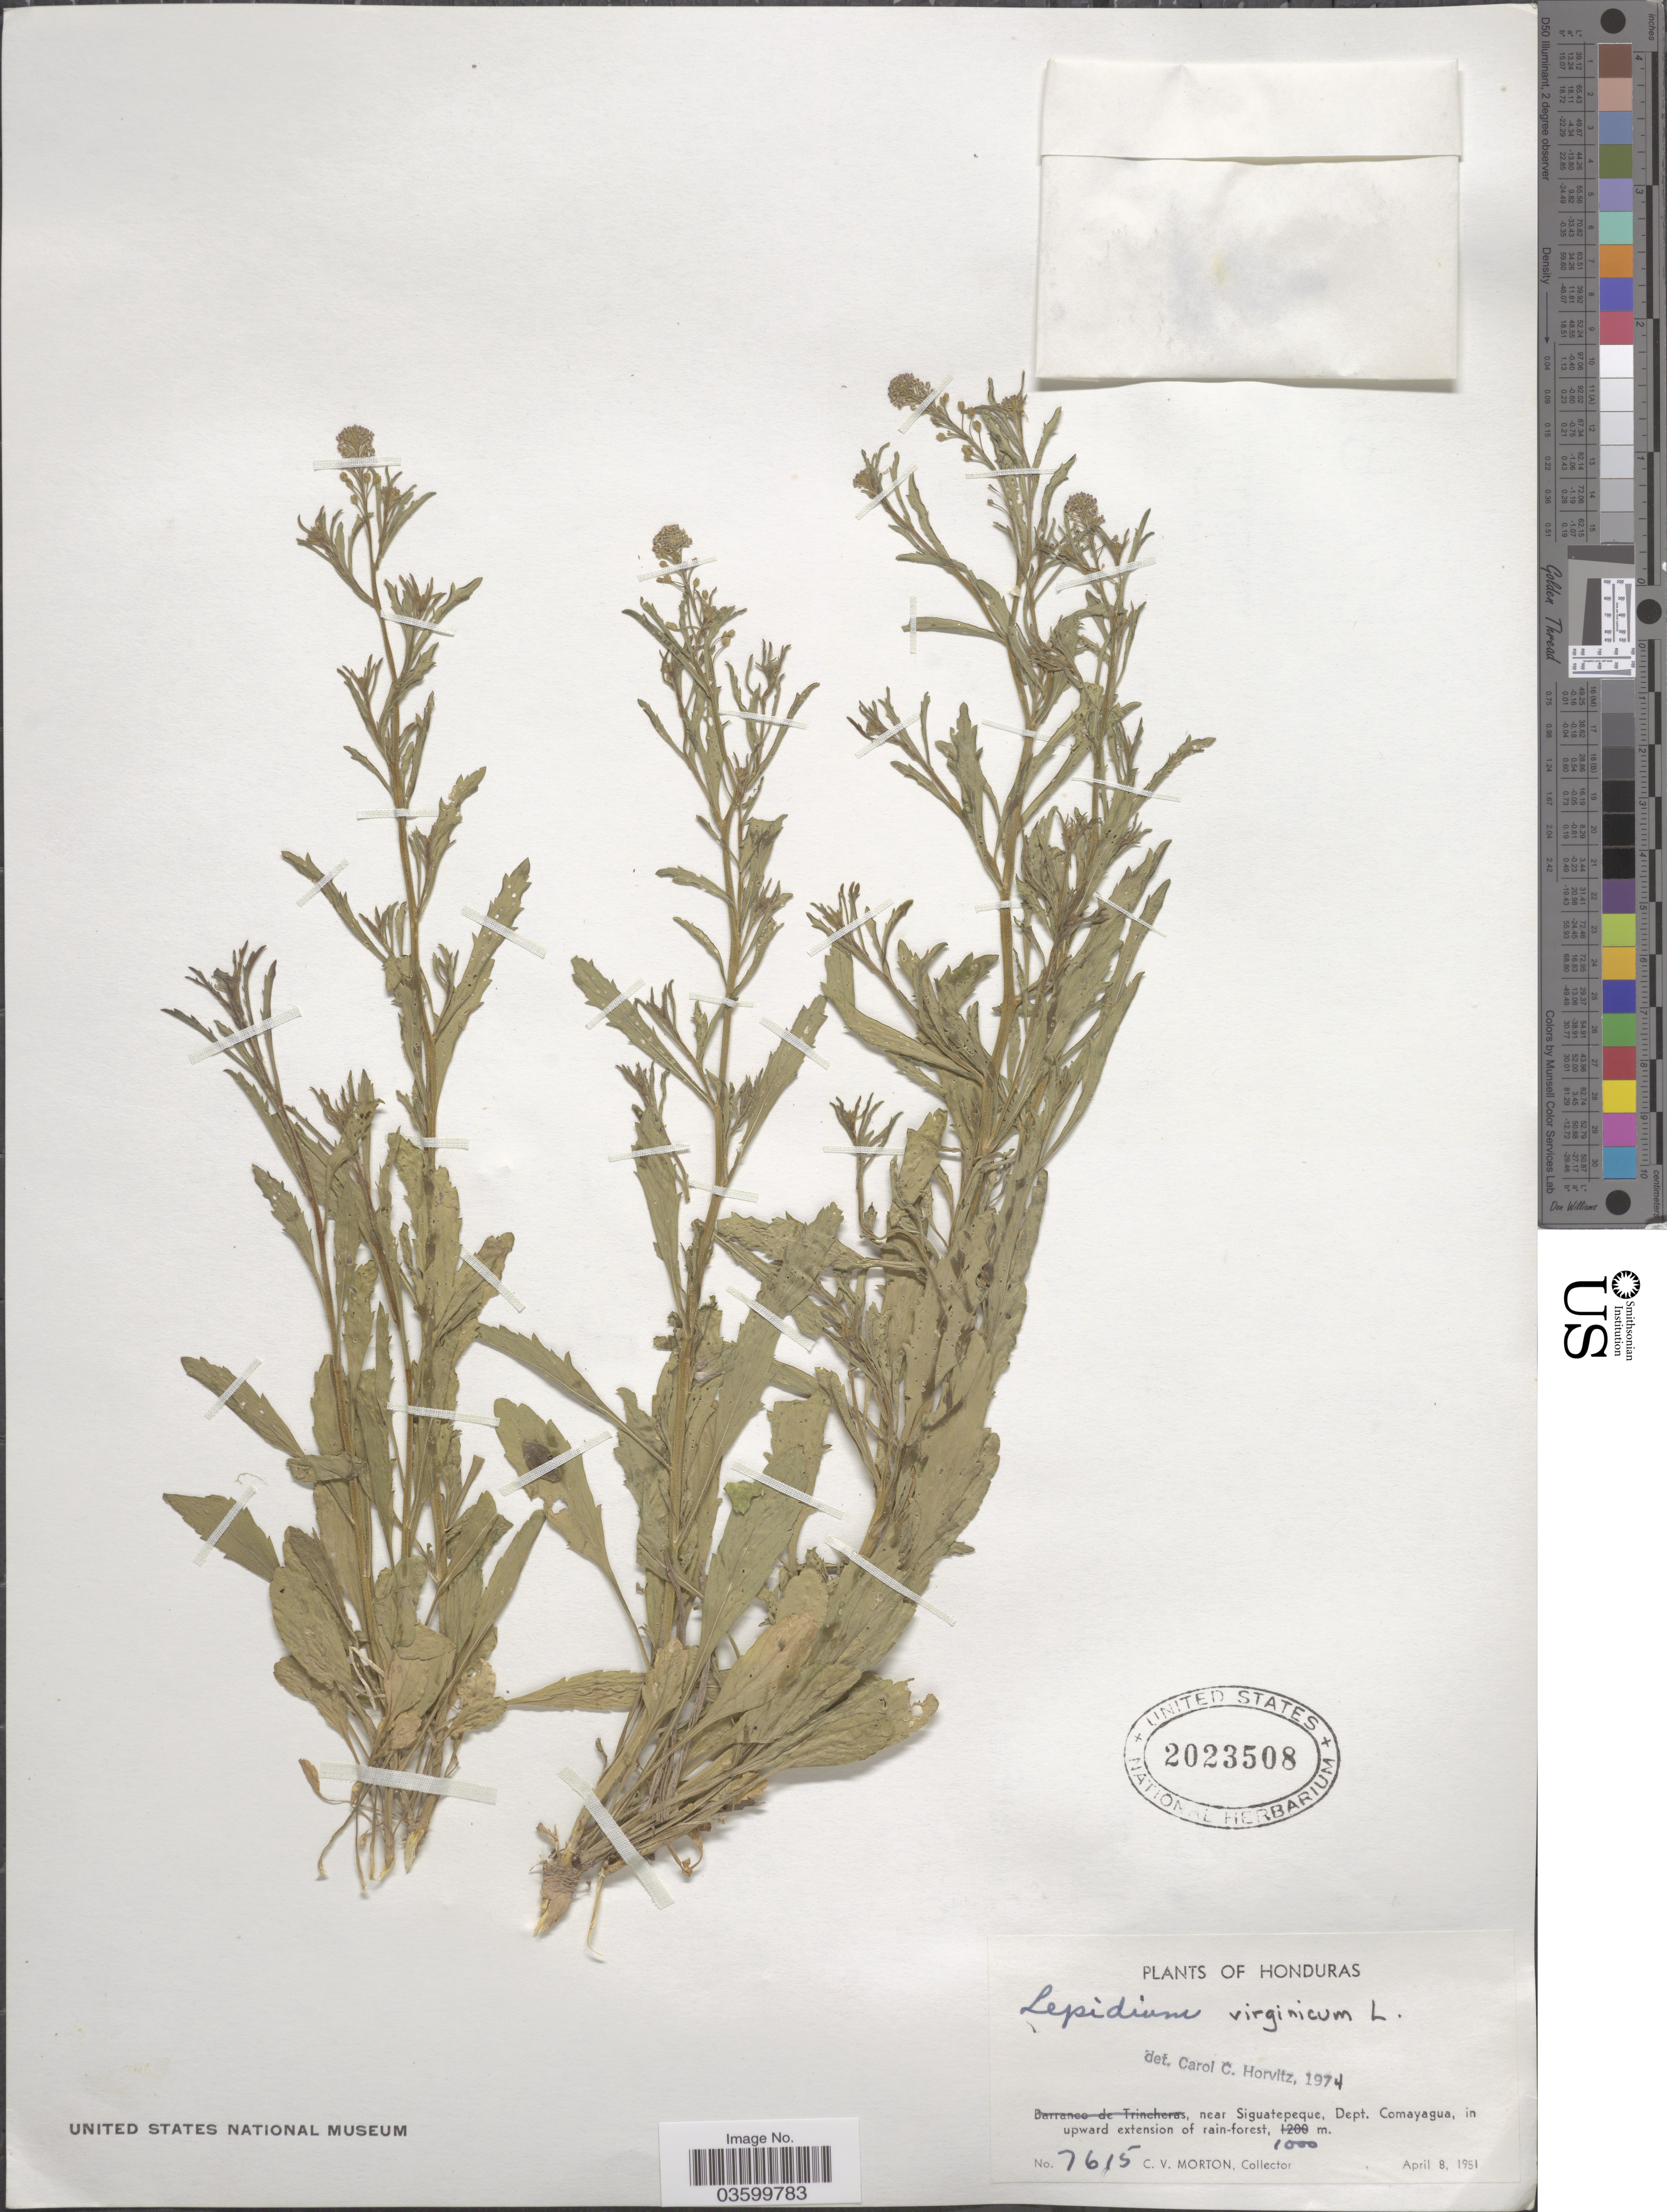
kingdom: Plantae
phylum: Tracheophyta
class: Magnoliopsida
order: Brassicales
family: Brassicaceae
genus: Lepidium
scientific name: Lepidium virginicum var. centrali-americanum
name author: (Thell.) C.L. Hitchc.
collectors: C. V. Morton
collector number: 7615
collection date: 1951-04-08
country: Honduras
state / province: Comayagua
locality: Near Siguatepeque, Dept. Comayagua.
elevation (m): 1000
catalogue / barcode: US 2023508